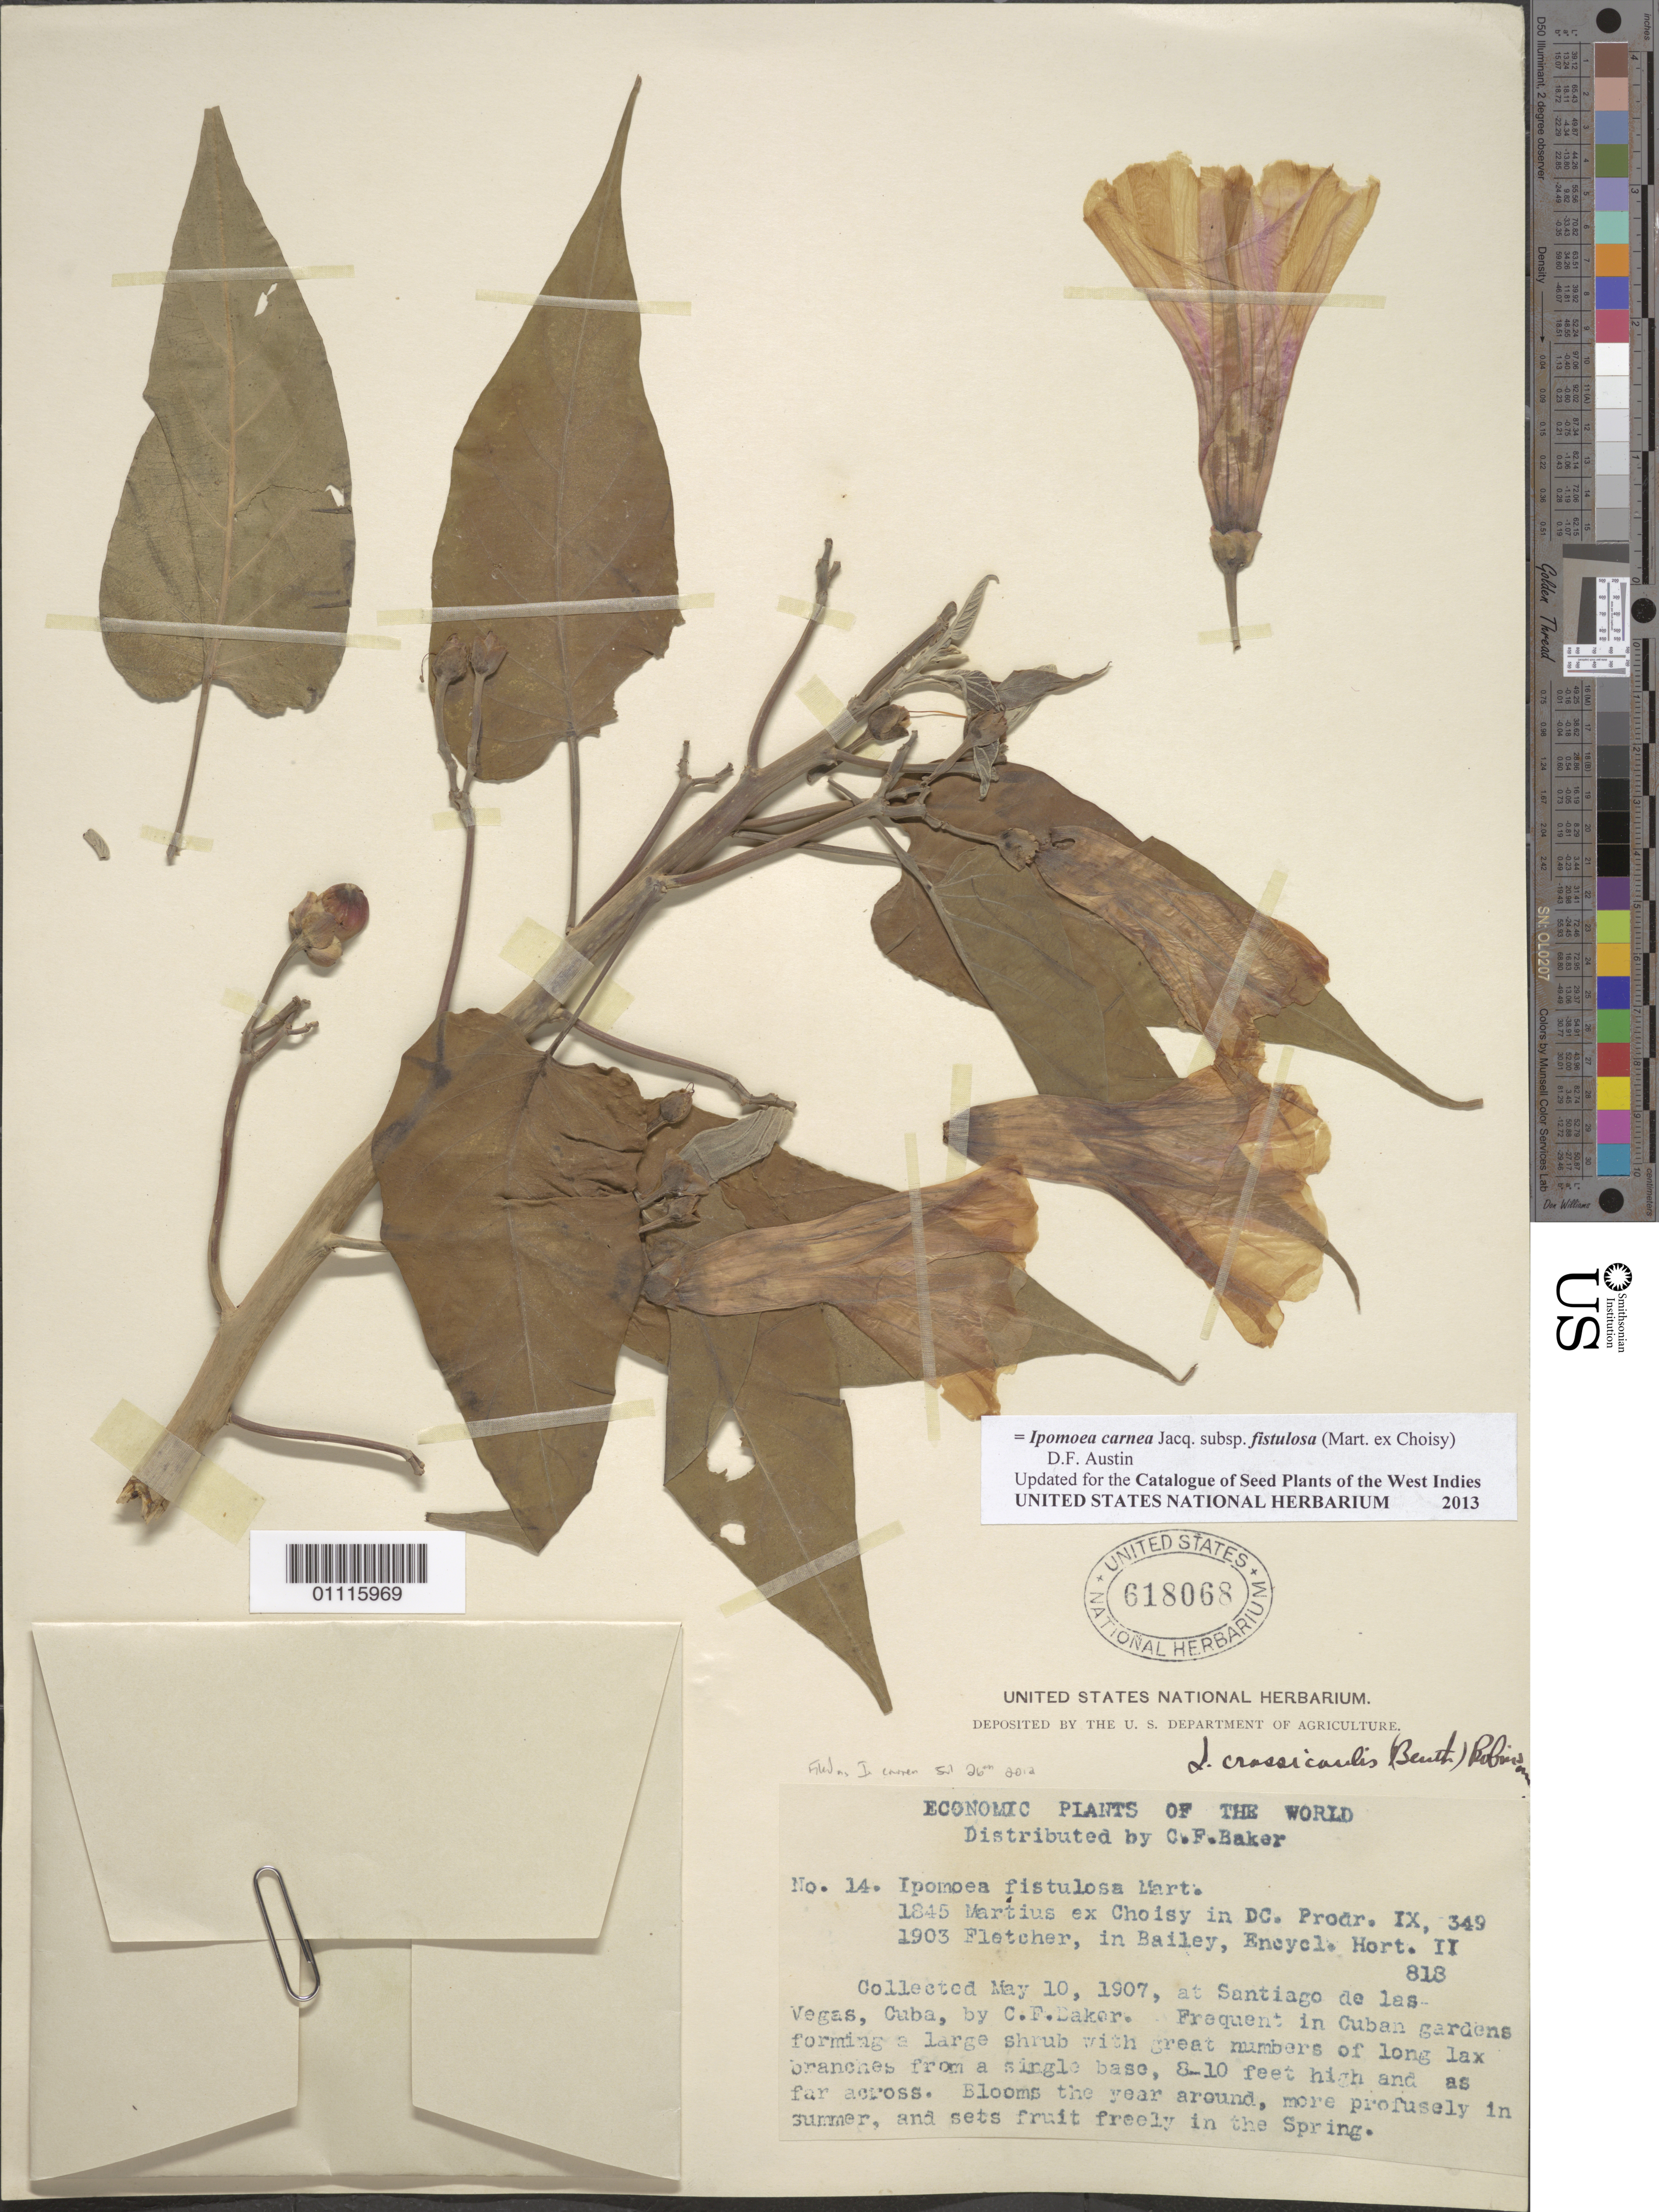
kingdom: Plantae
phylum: Tracheophyta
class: Magnoliopsida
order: Solanales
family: Convolvulaceae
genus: Ipomoea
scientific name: Ipomoea carnea subsp. fistulosa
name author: (Mart. ex Choisy) D.F. Austin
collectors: C. F. Baker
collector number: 14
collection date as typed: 10 May 1907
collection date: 1907-05-10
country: Cuba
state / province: La Habana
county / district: Municipio Boyeros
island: Cuba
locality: Santiago de las Vegas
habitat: Frequent in Cuban gardens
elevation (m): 97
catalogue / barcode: US 618068